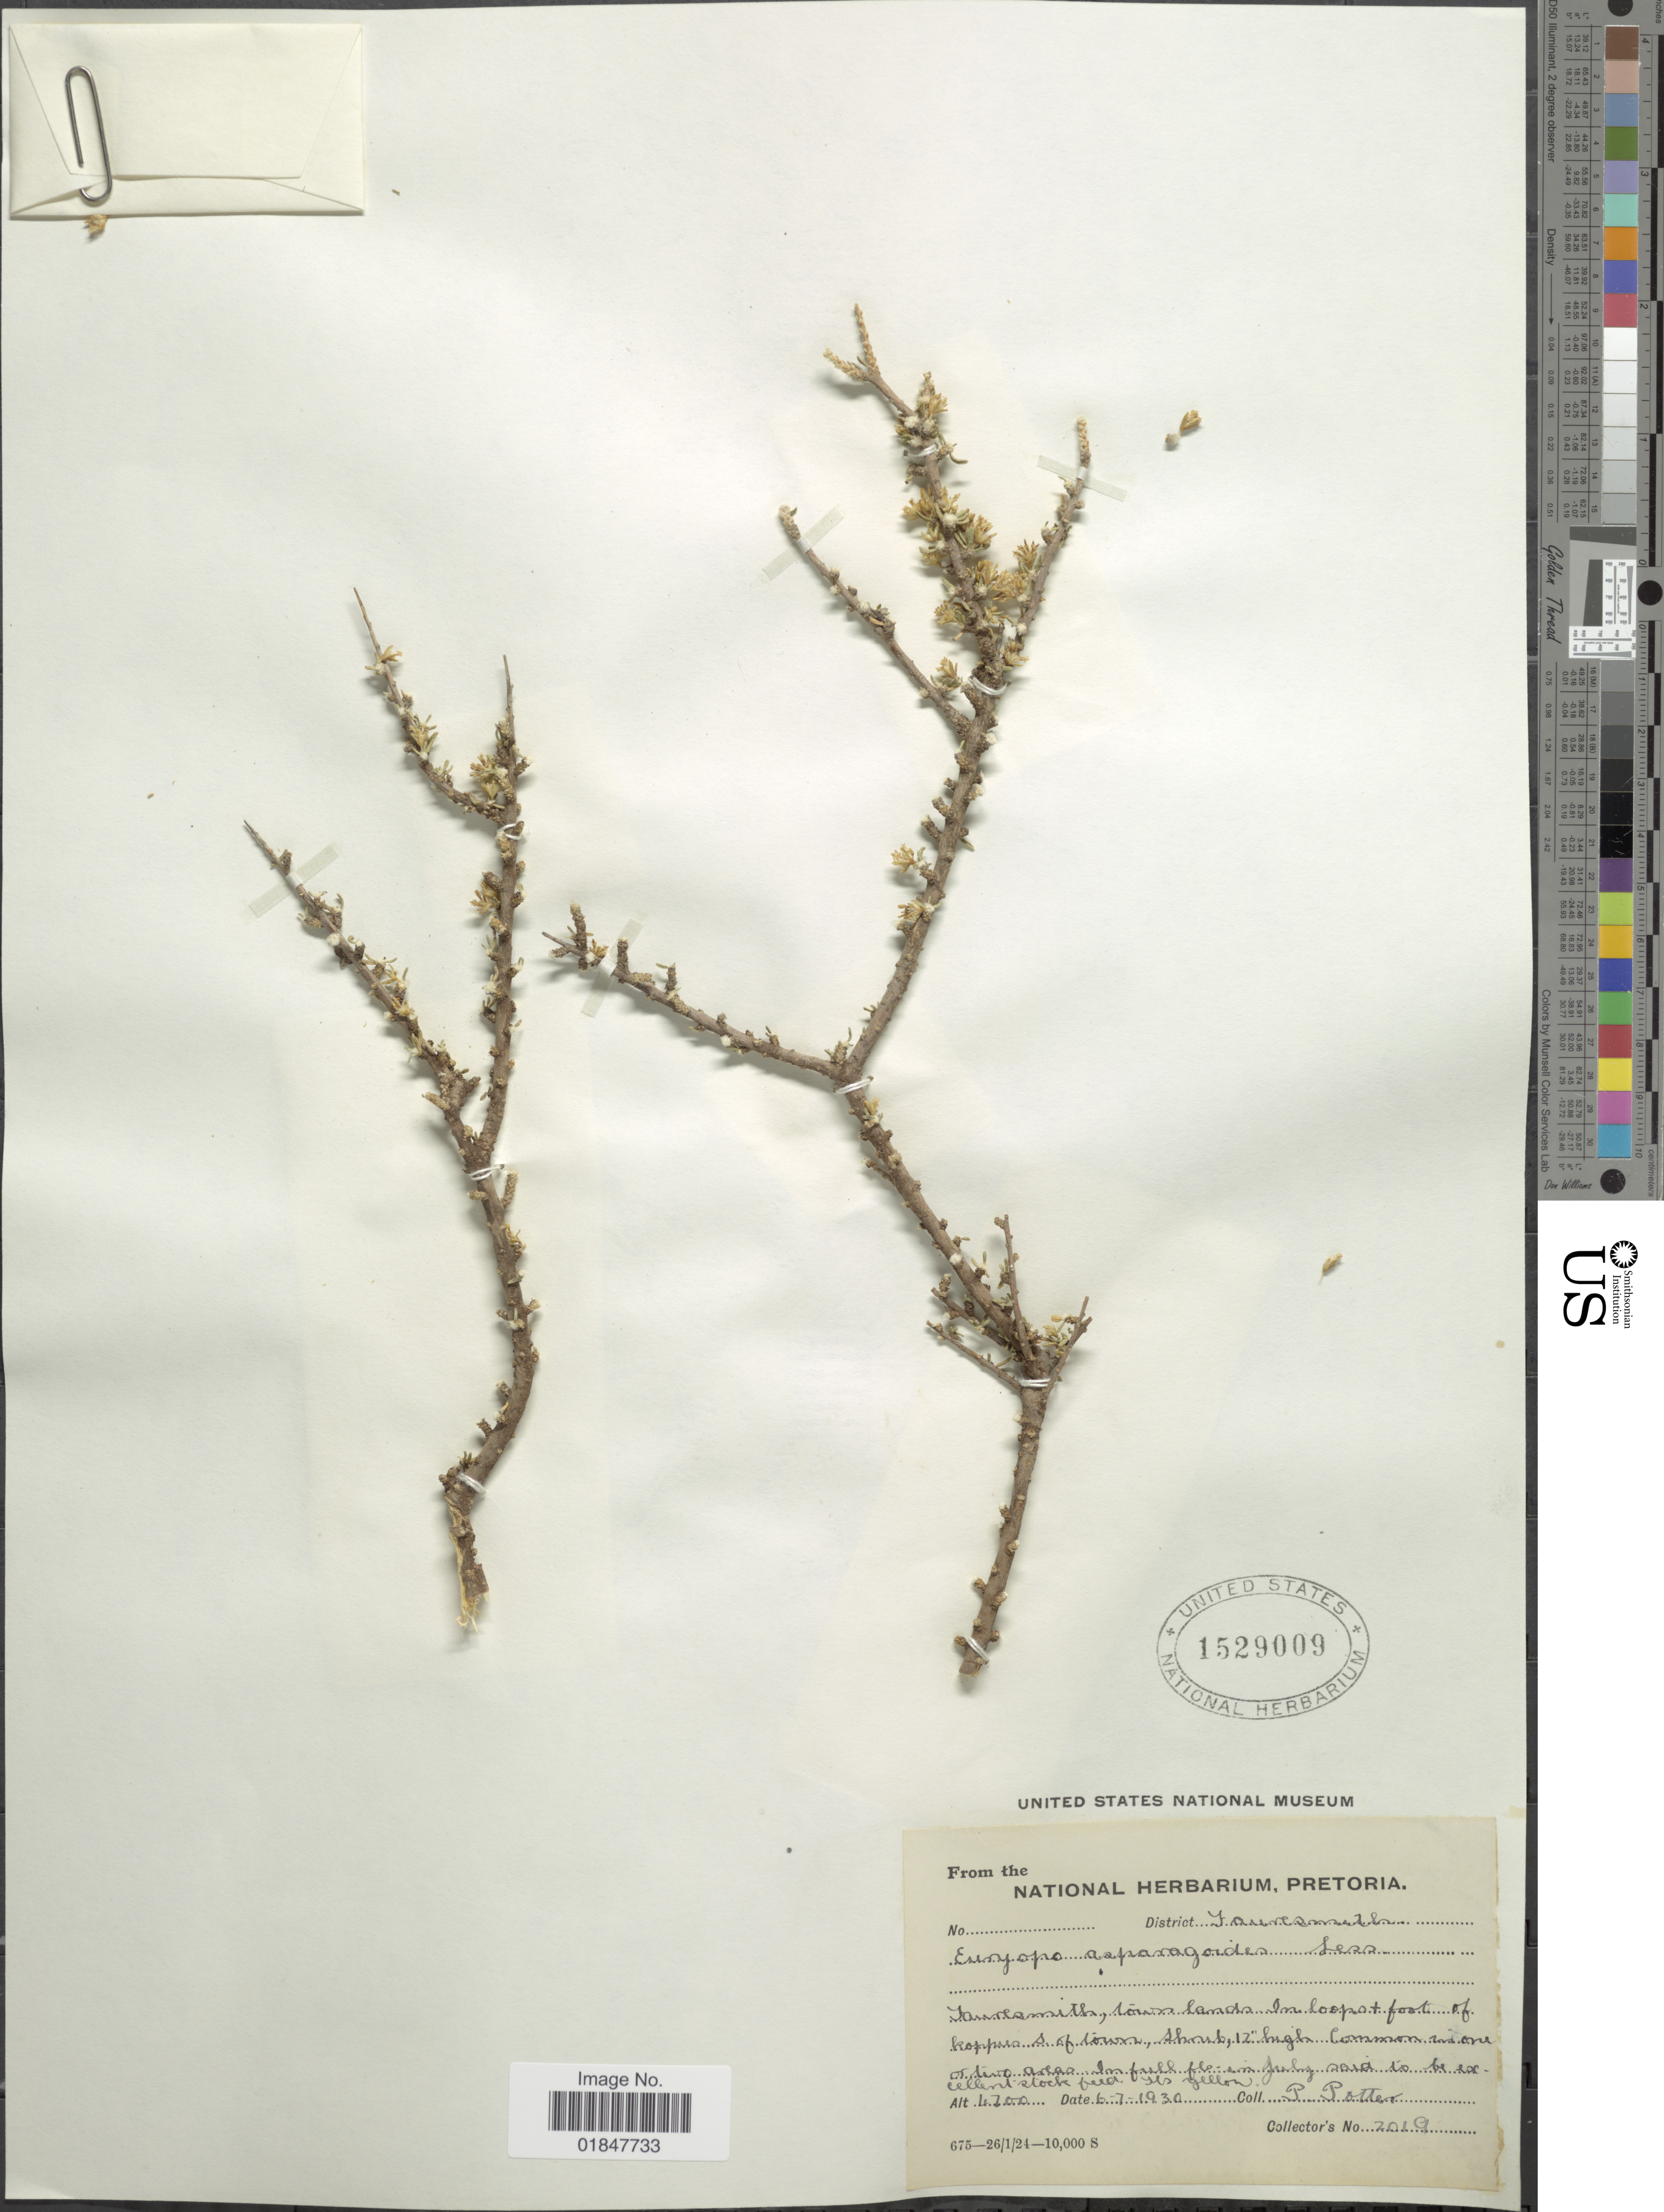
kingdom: Plantae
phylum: Tracheophyta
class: Magnoliopsida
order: Asterales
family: Asteraceae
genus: Euryops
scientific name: Euryops asparagoides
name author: (Licht. ex Less.) DC.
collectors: P. Potter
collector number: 201a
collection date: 1930-07-06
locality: District Tauersmith [interpreted]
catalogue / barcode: US 1529009